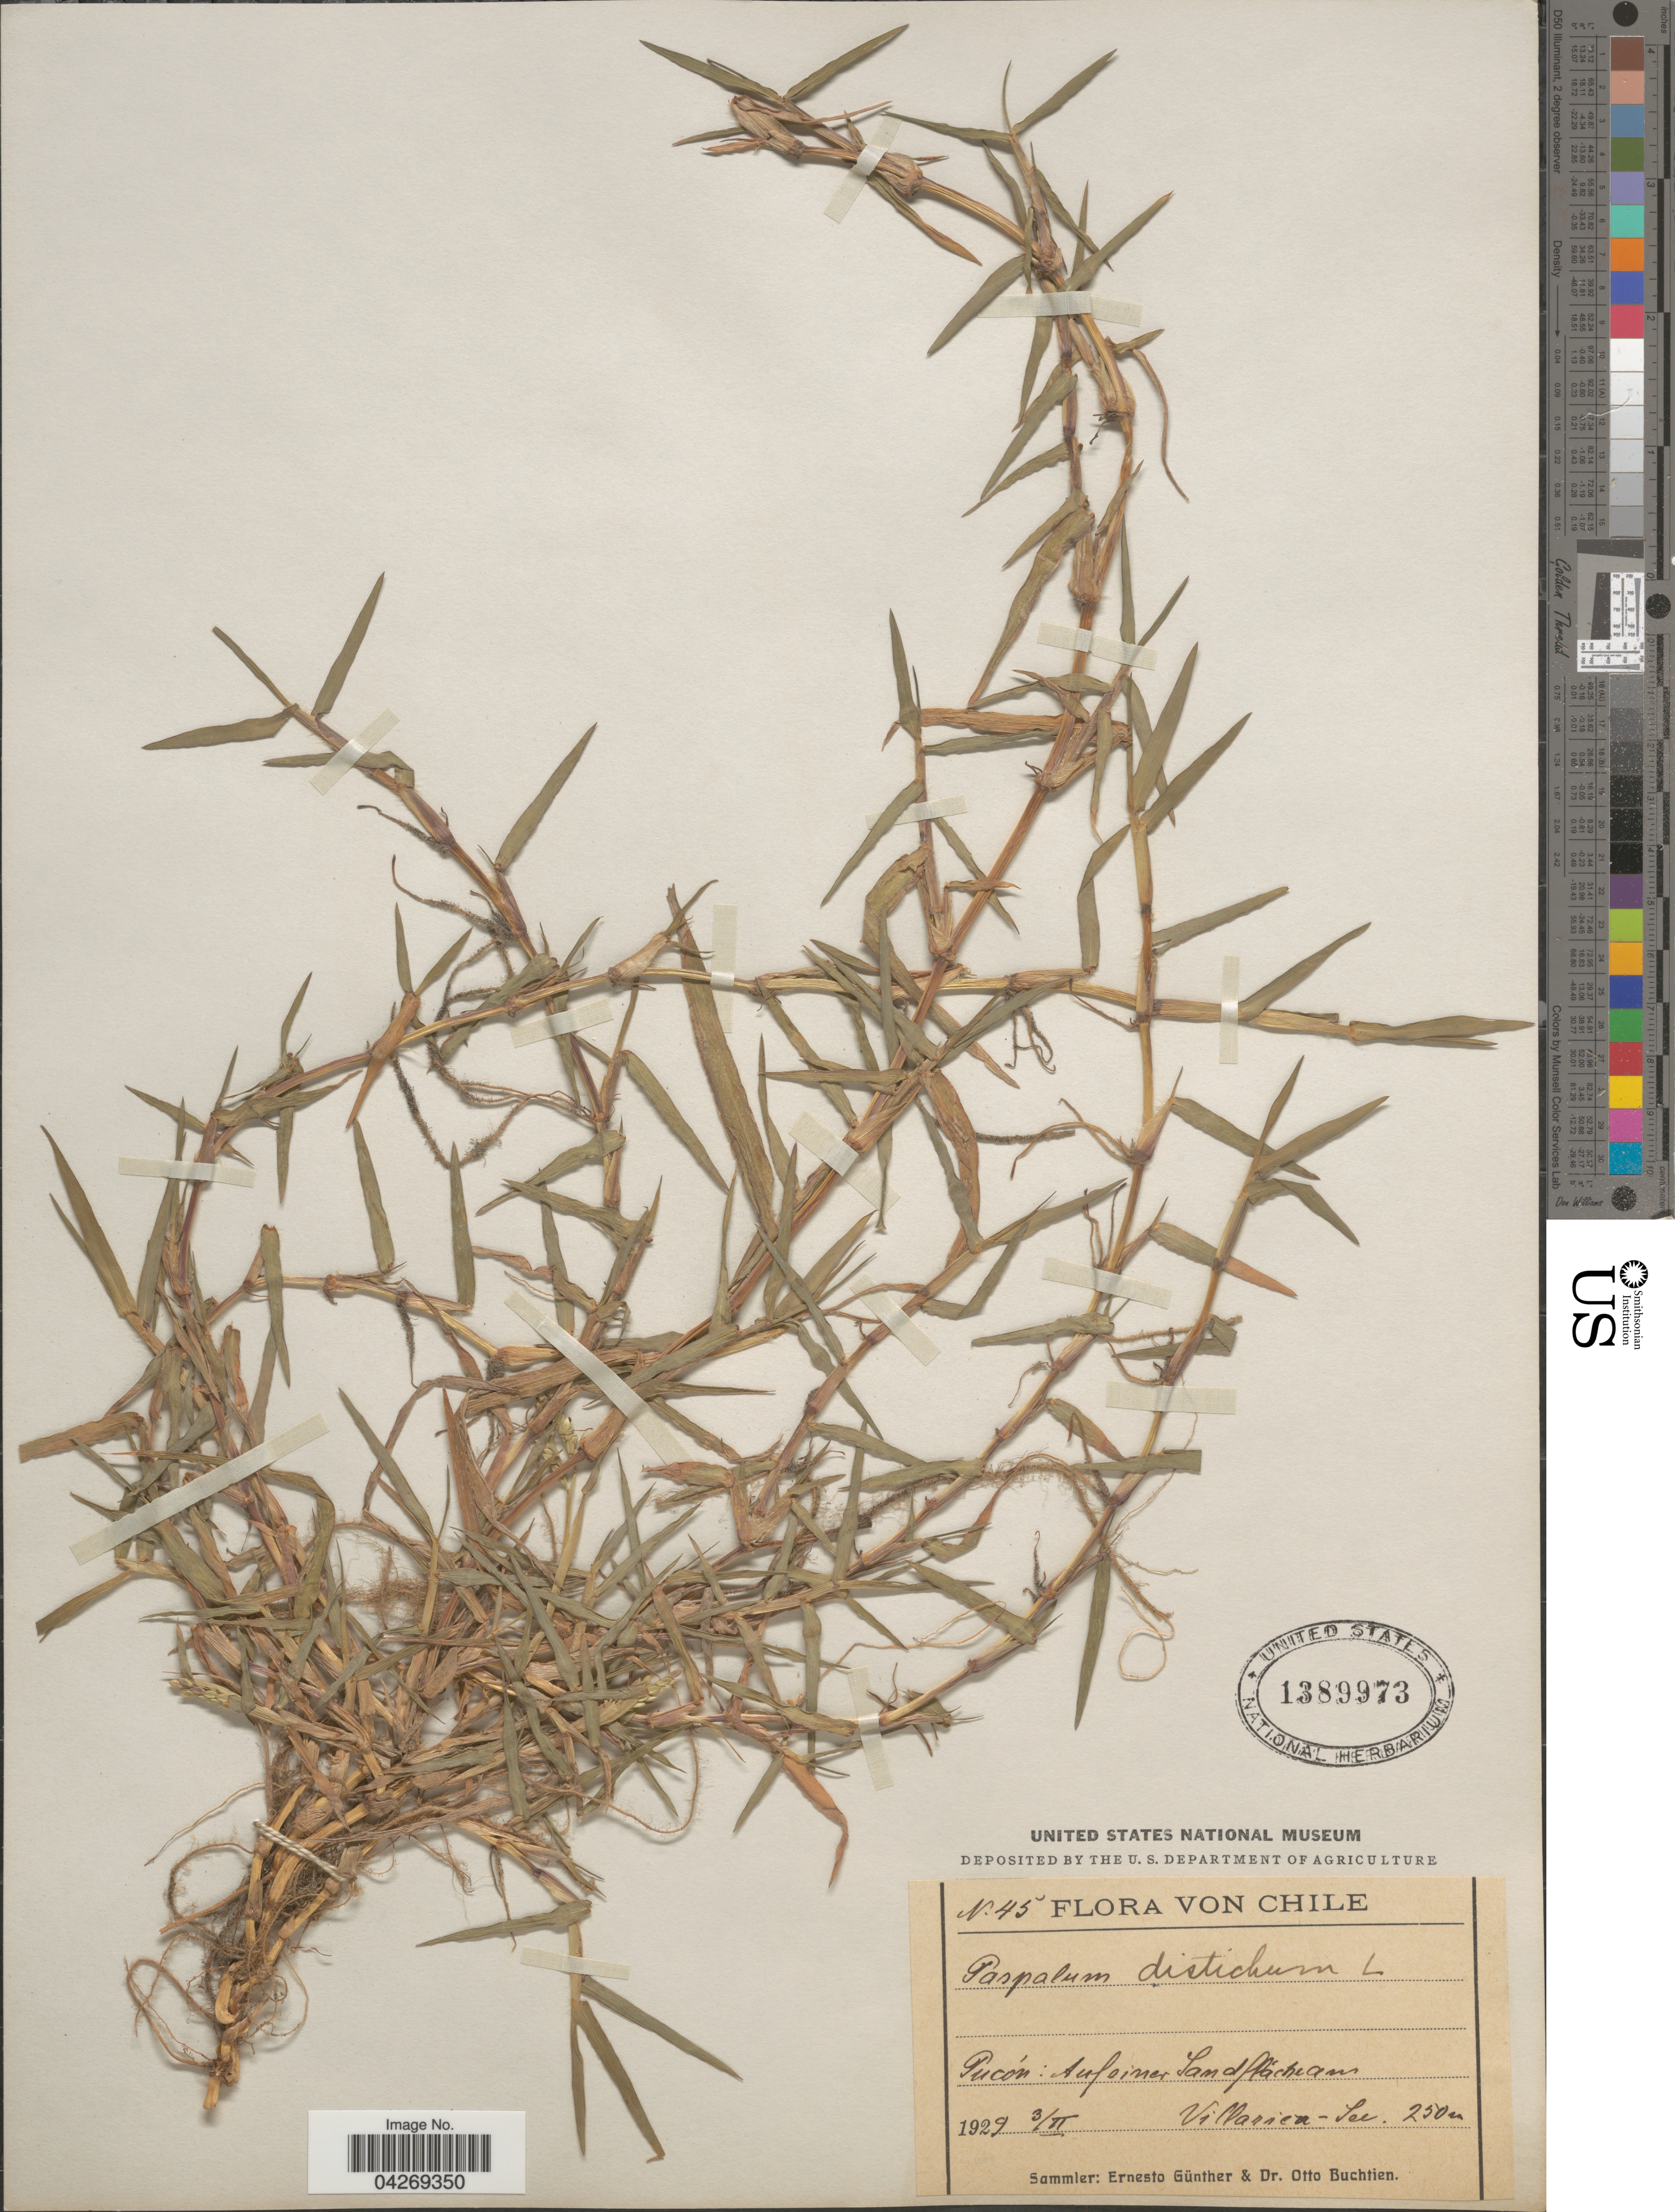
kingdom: Plantae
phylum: Tracheophyta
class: Liliopsida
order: Poales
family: Poaceae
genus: Paspalum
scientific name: Paspalum distichum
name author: L.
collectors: E. Gunther & O. Buchtien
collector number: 45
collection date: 1929-02-03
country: Chile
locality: Pucón: Auf einer Landflacheam. Villarica-See.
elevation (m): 250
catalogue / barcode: US 1389973